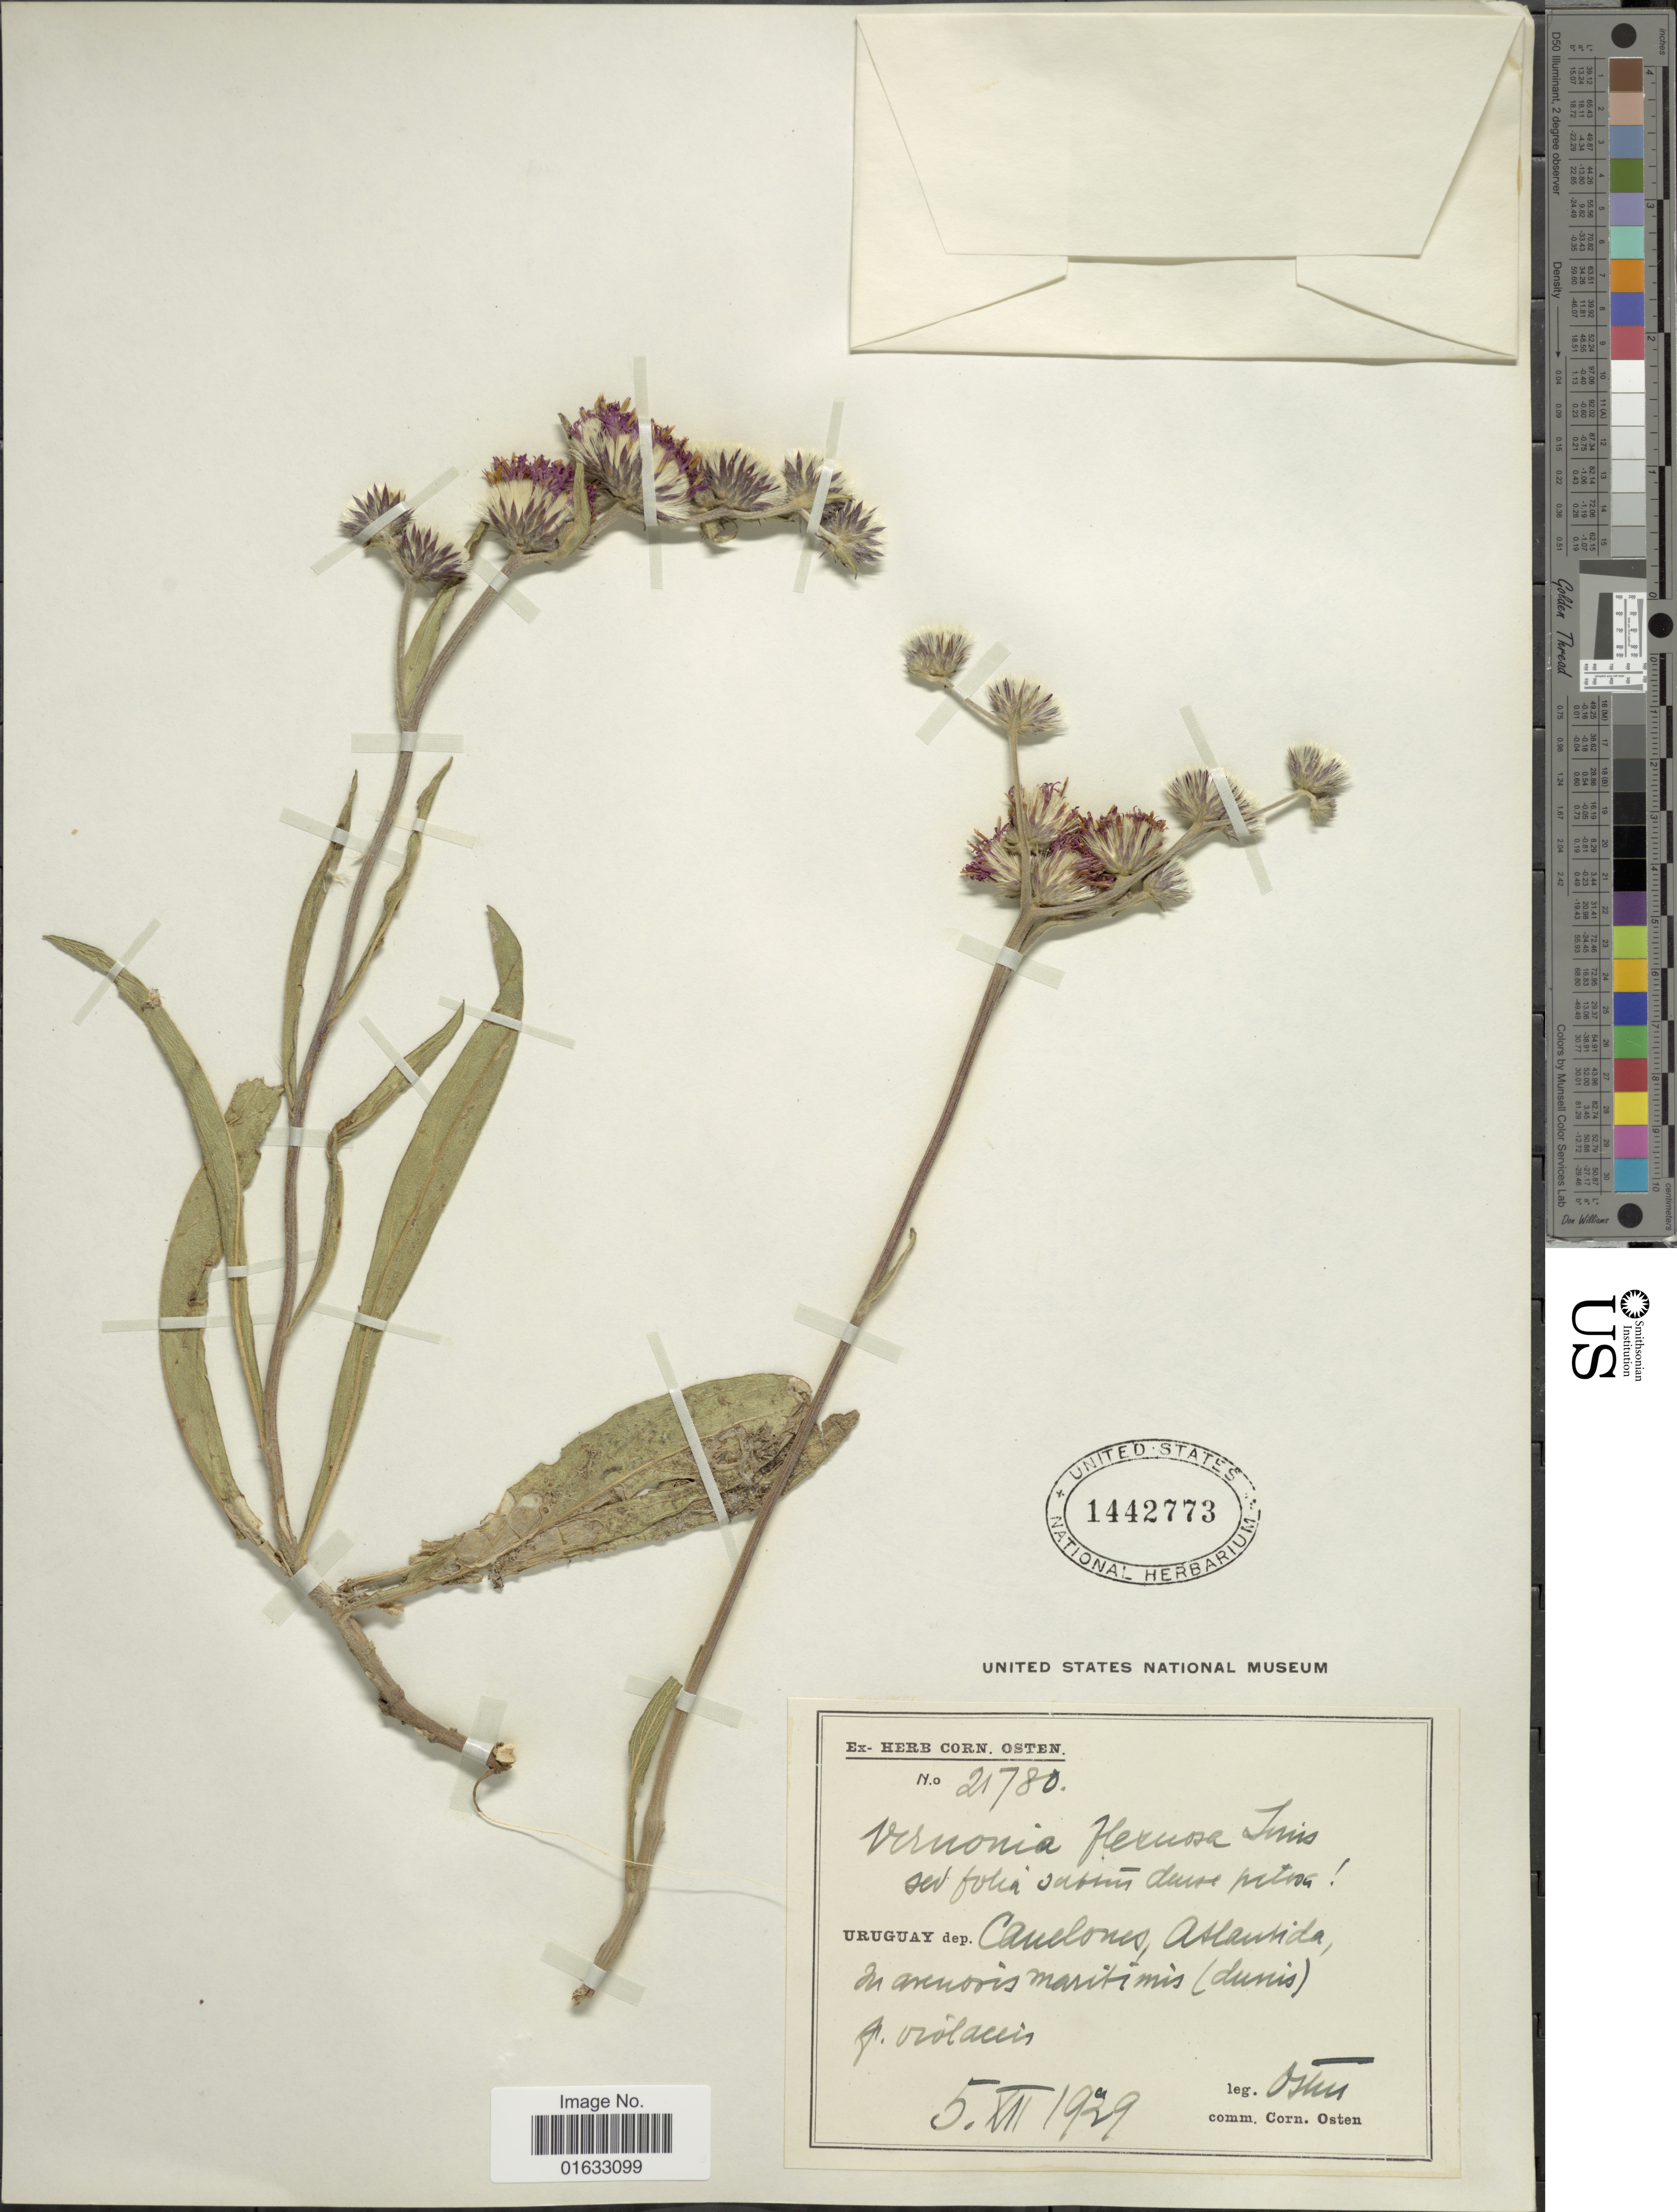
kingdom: Plantae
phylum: Tracheophyta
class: Magnoliopsida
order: Asterales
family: Asteraceae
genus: Chrysolaena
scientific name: Chrysolaena flexuosa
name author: (Sims) H. Rob.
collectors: C. Osten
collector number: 21780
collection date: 1929-12-05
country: Uruguay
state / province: Canelones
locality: Uruguay de Canelones, Atlántida.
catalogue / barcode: US 1442773